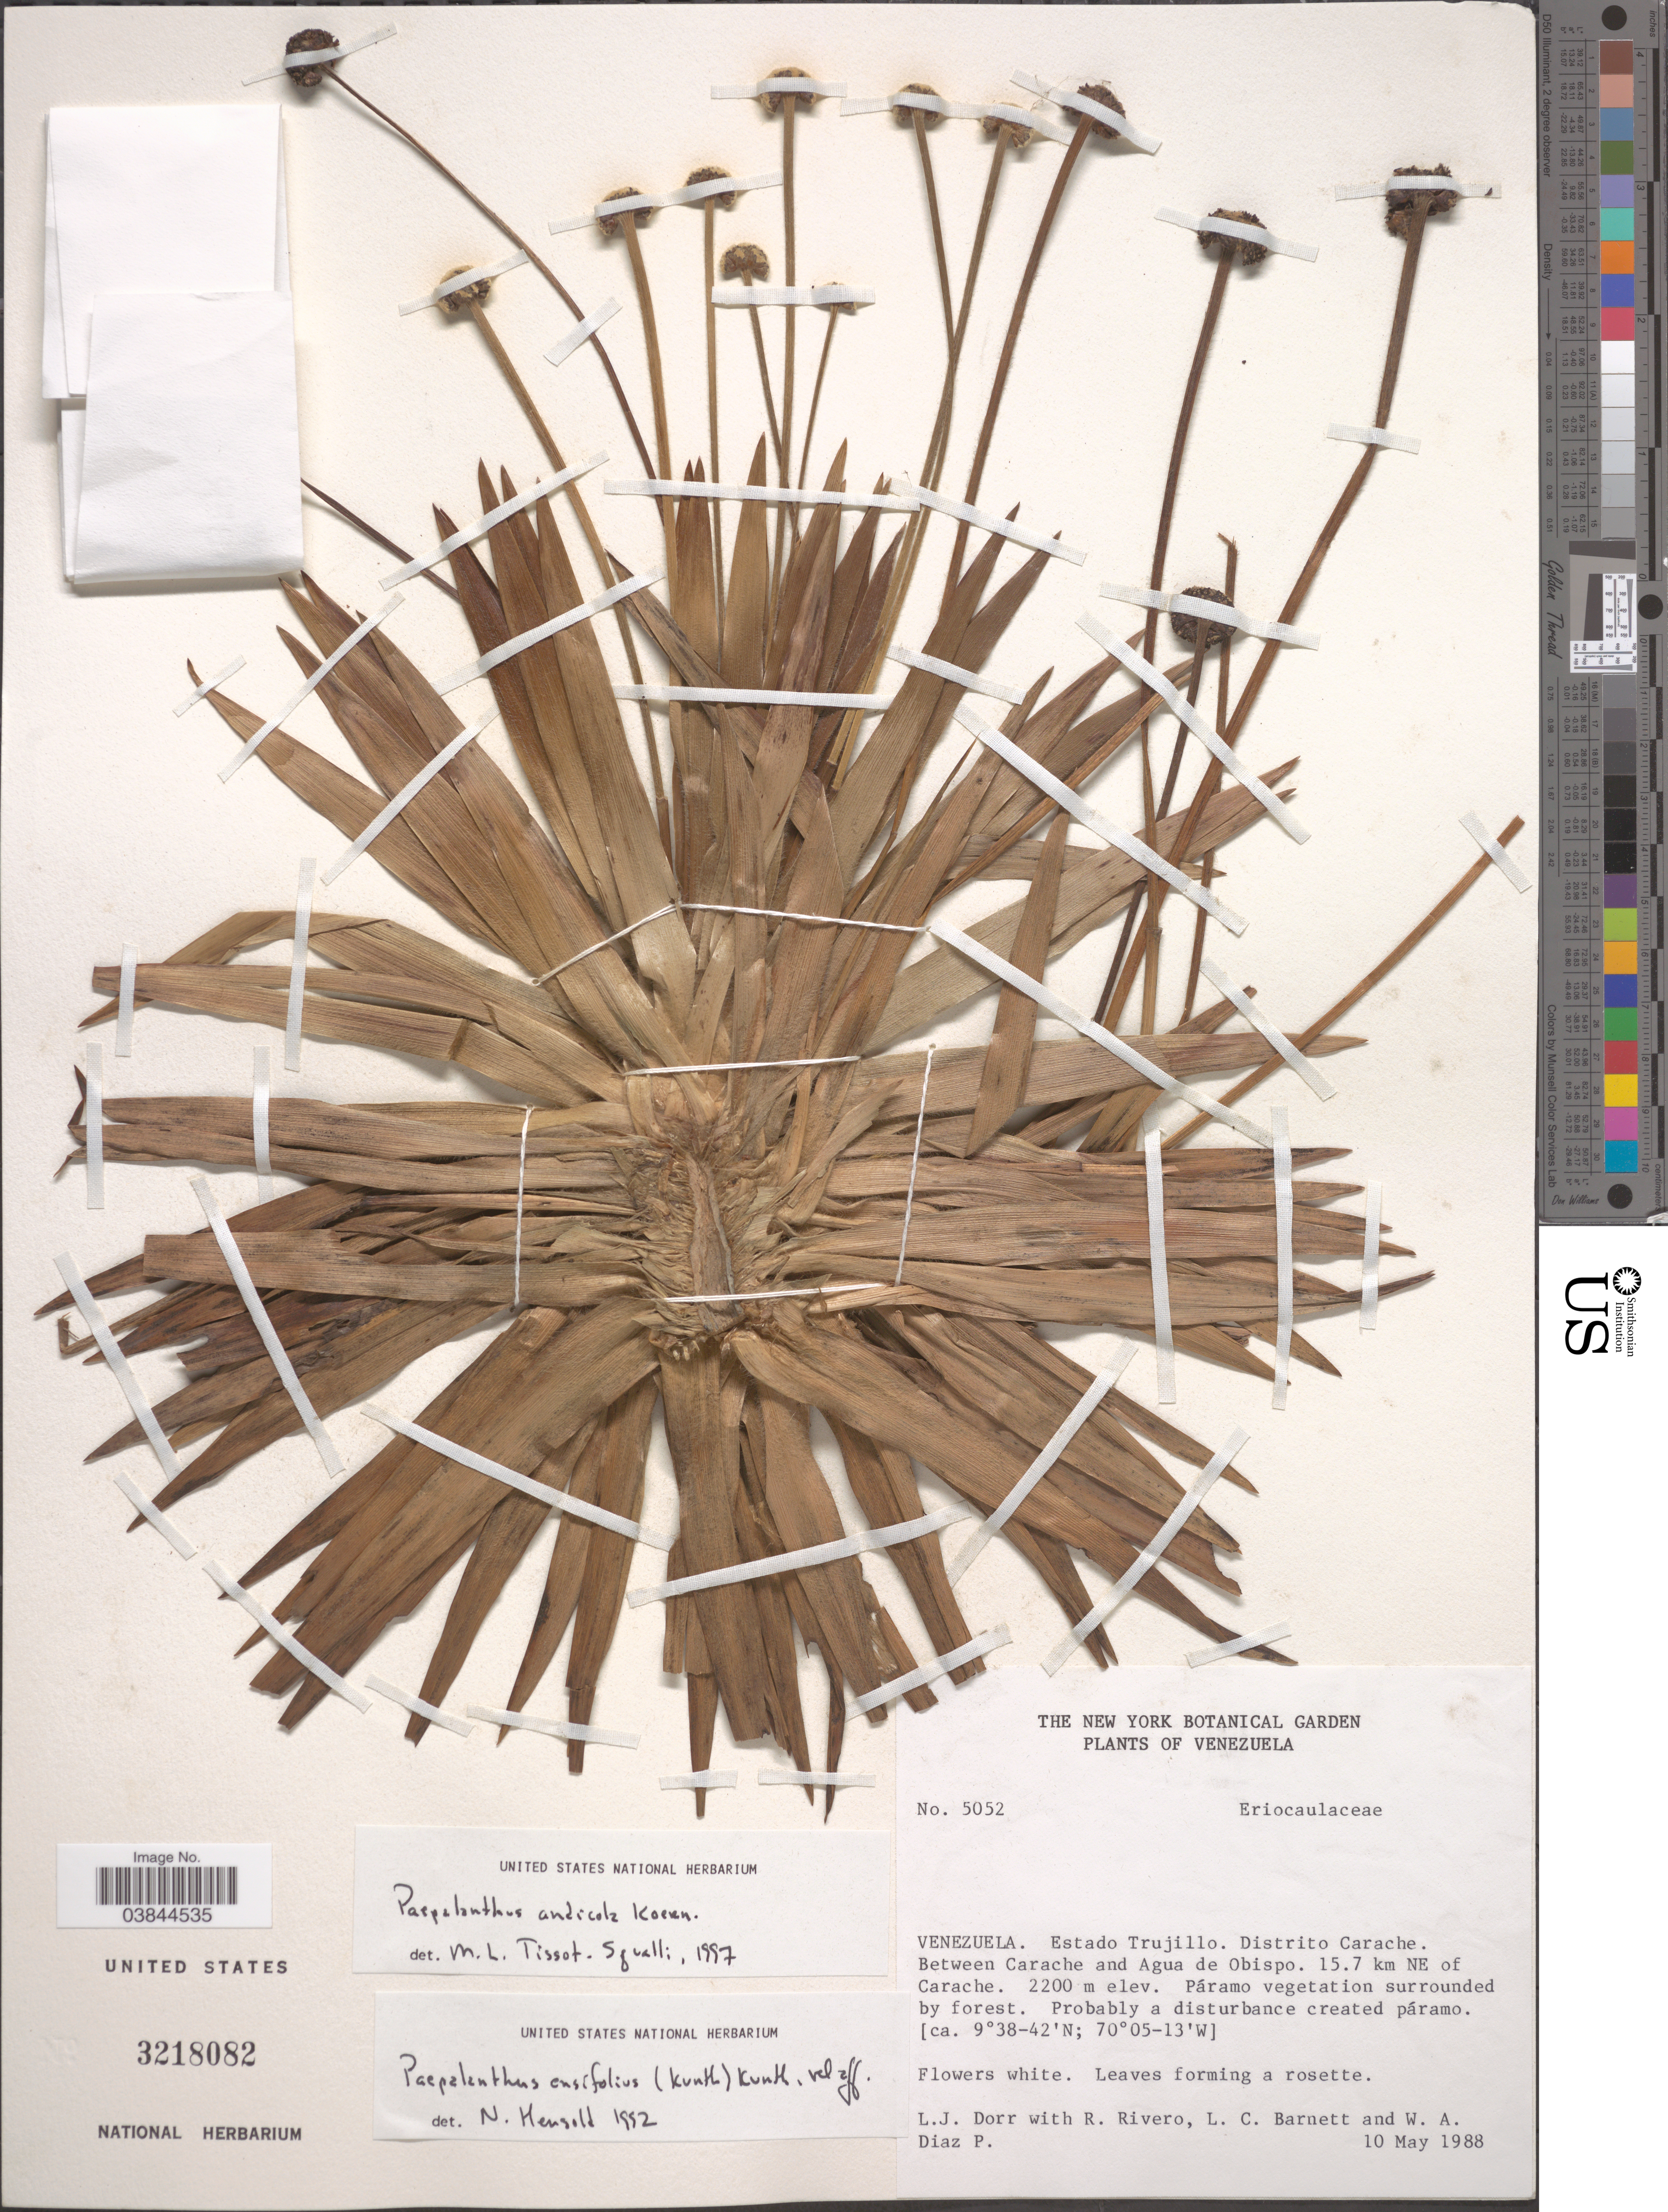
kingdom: Plantae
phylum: Tracheophyta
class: Liliopsida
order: Poales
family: Eriocaulaceae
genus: Paepalanthus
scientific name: Paepalanthus andicola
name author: Körn.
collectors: L. J. Dorr, R. Rivero, L. C. Barnett & W. Díaz P.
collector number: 5052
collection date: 1988-05-10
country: Venezuela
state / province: Trujillo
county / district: Carache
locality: Between Carache and Agua de Obispo. 15.7 km NE of Carache.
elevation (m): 2200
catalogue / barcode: US 3218082